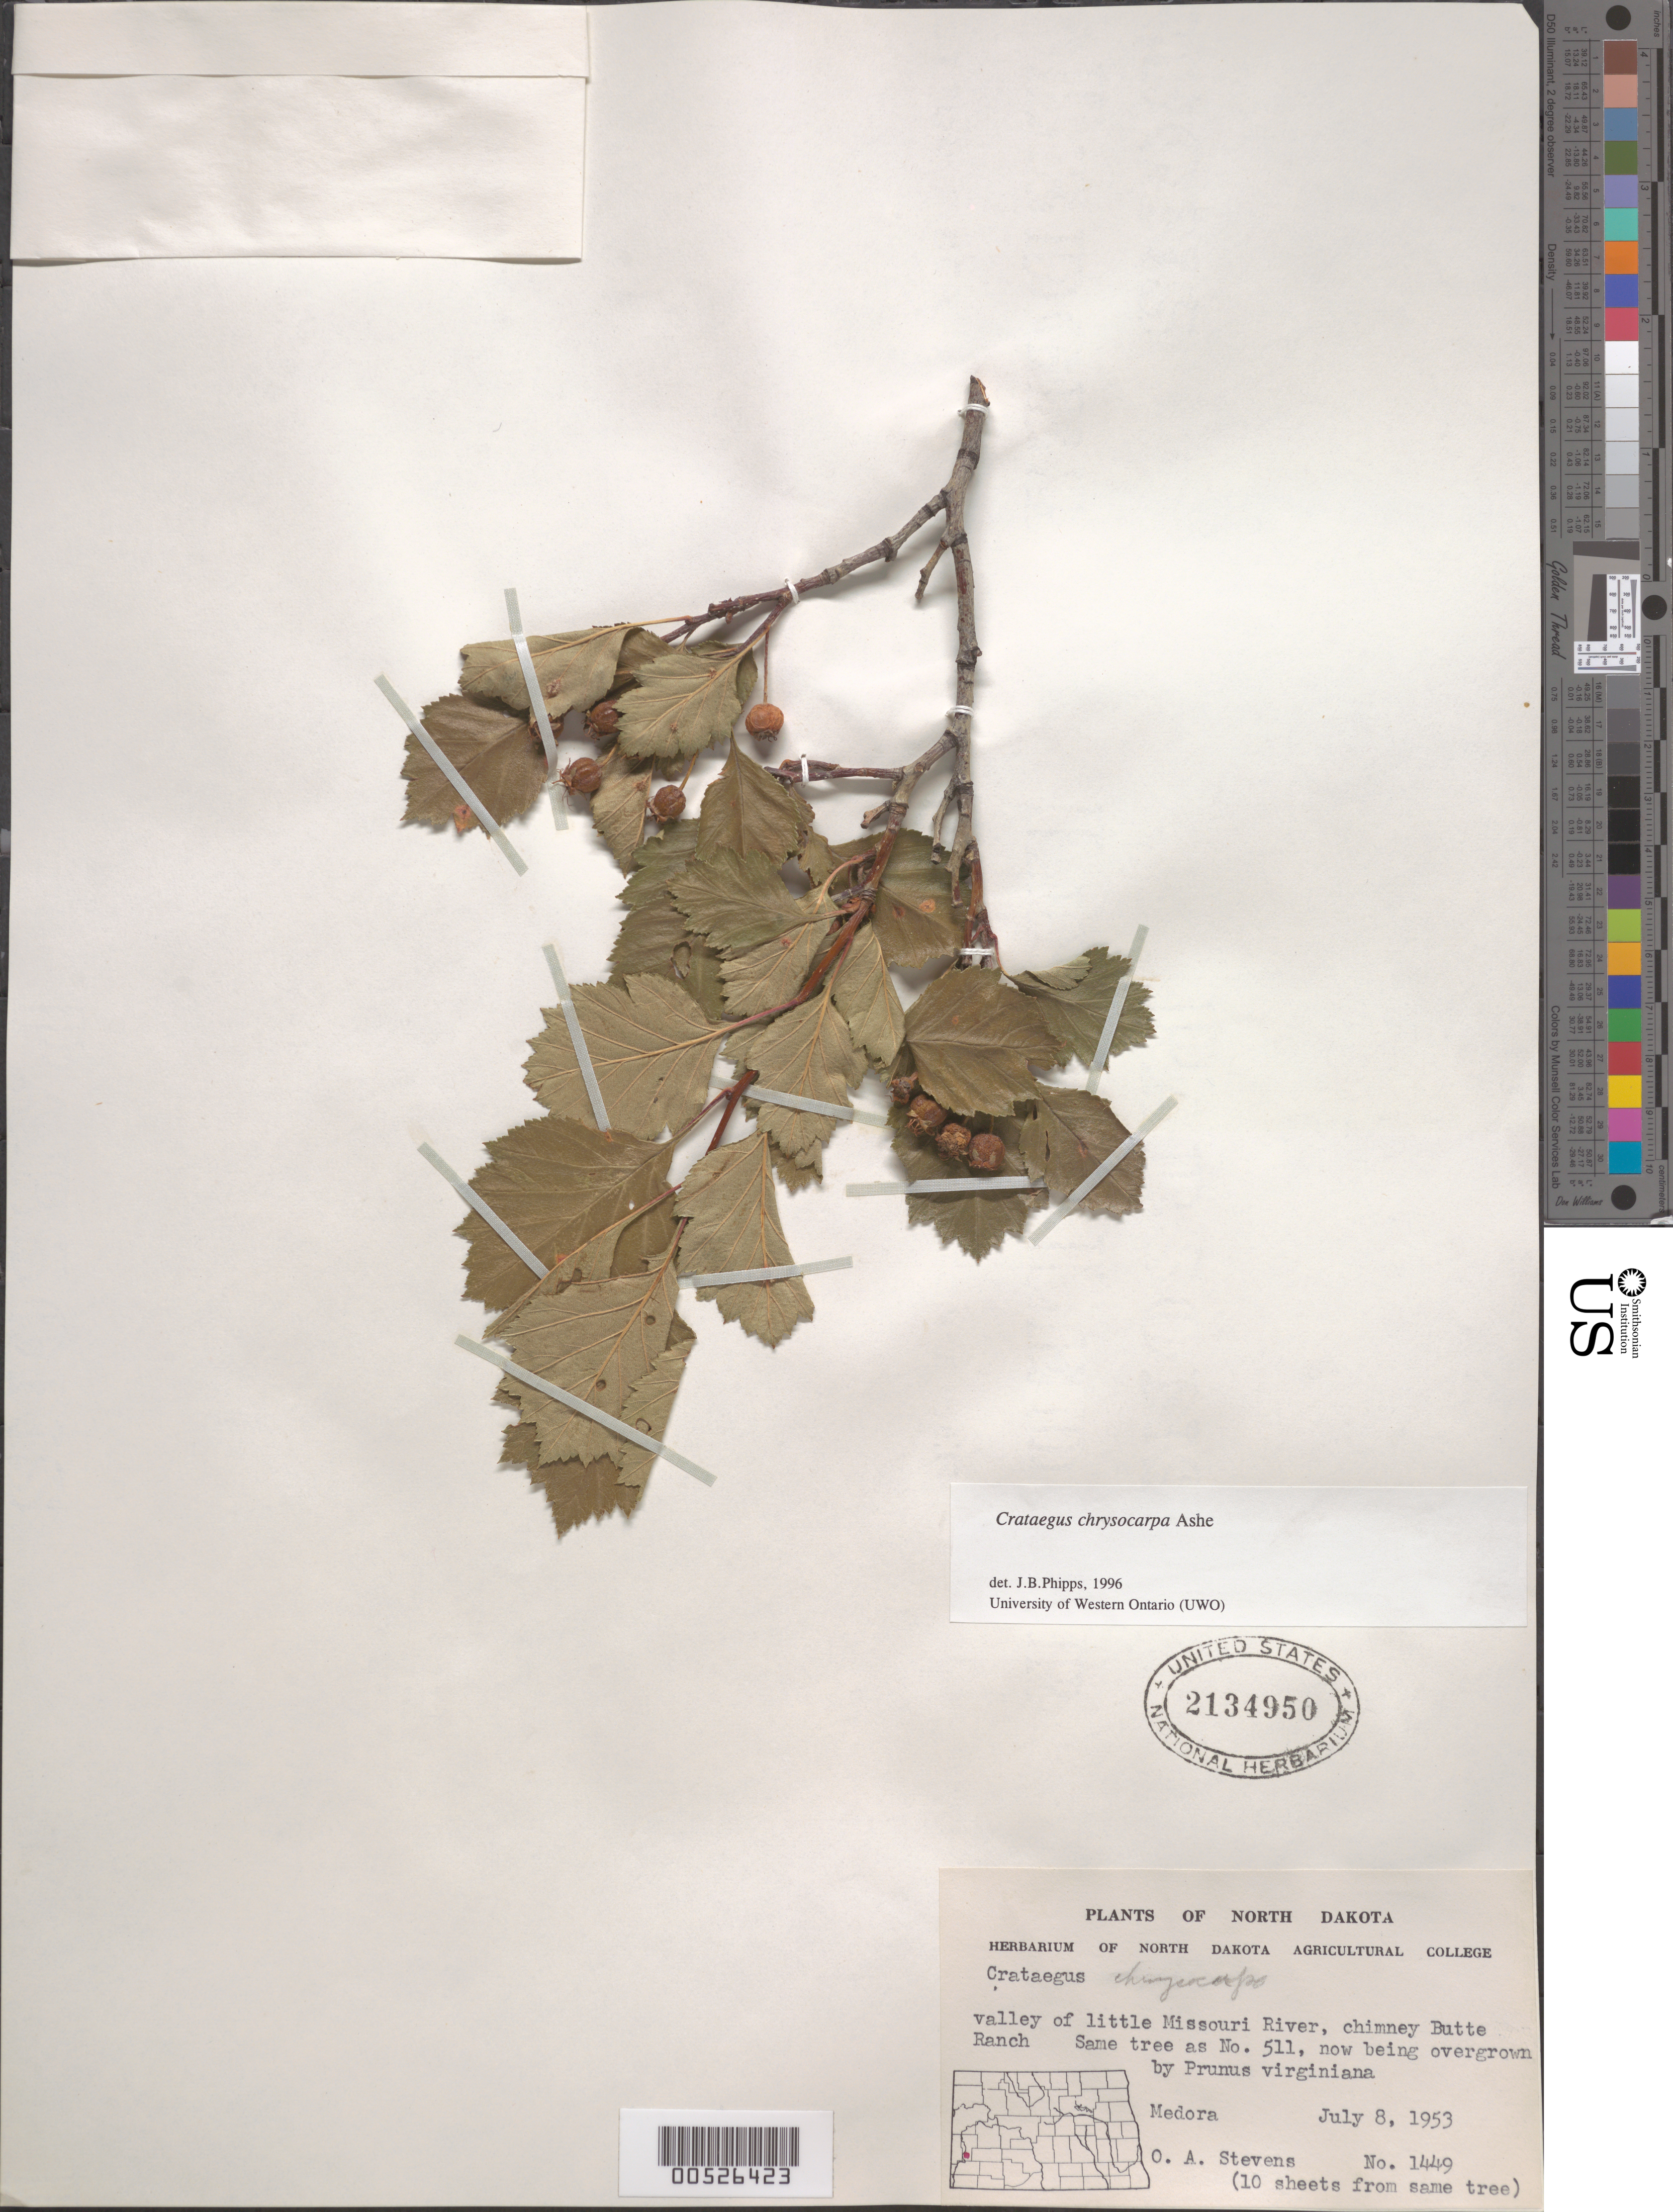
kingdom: Plantae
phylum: Tracheophyta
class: Magnoliopsida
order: Rosales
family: Rosaceae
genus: Crataegus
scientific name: Crataegus chrysocarpa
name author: Ashe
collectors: O. Stevens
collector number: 1449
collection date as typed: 08 Jul 1944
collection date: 1944-07-08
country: United States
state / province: North Dakota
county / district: Billings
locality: Valley of the Little Missouri River, Chimney Butte Ranch. Medora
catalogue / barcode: US 2134950